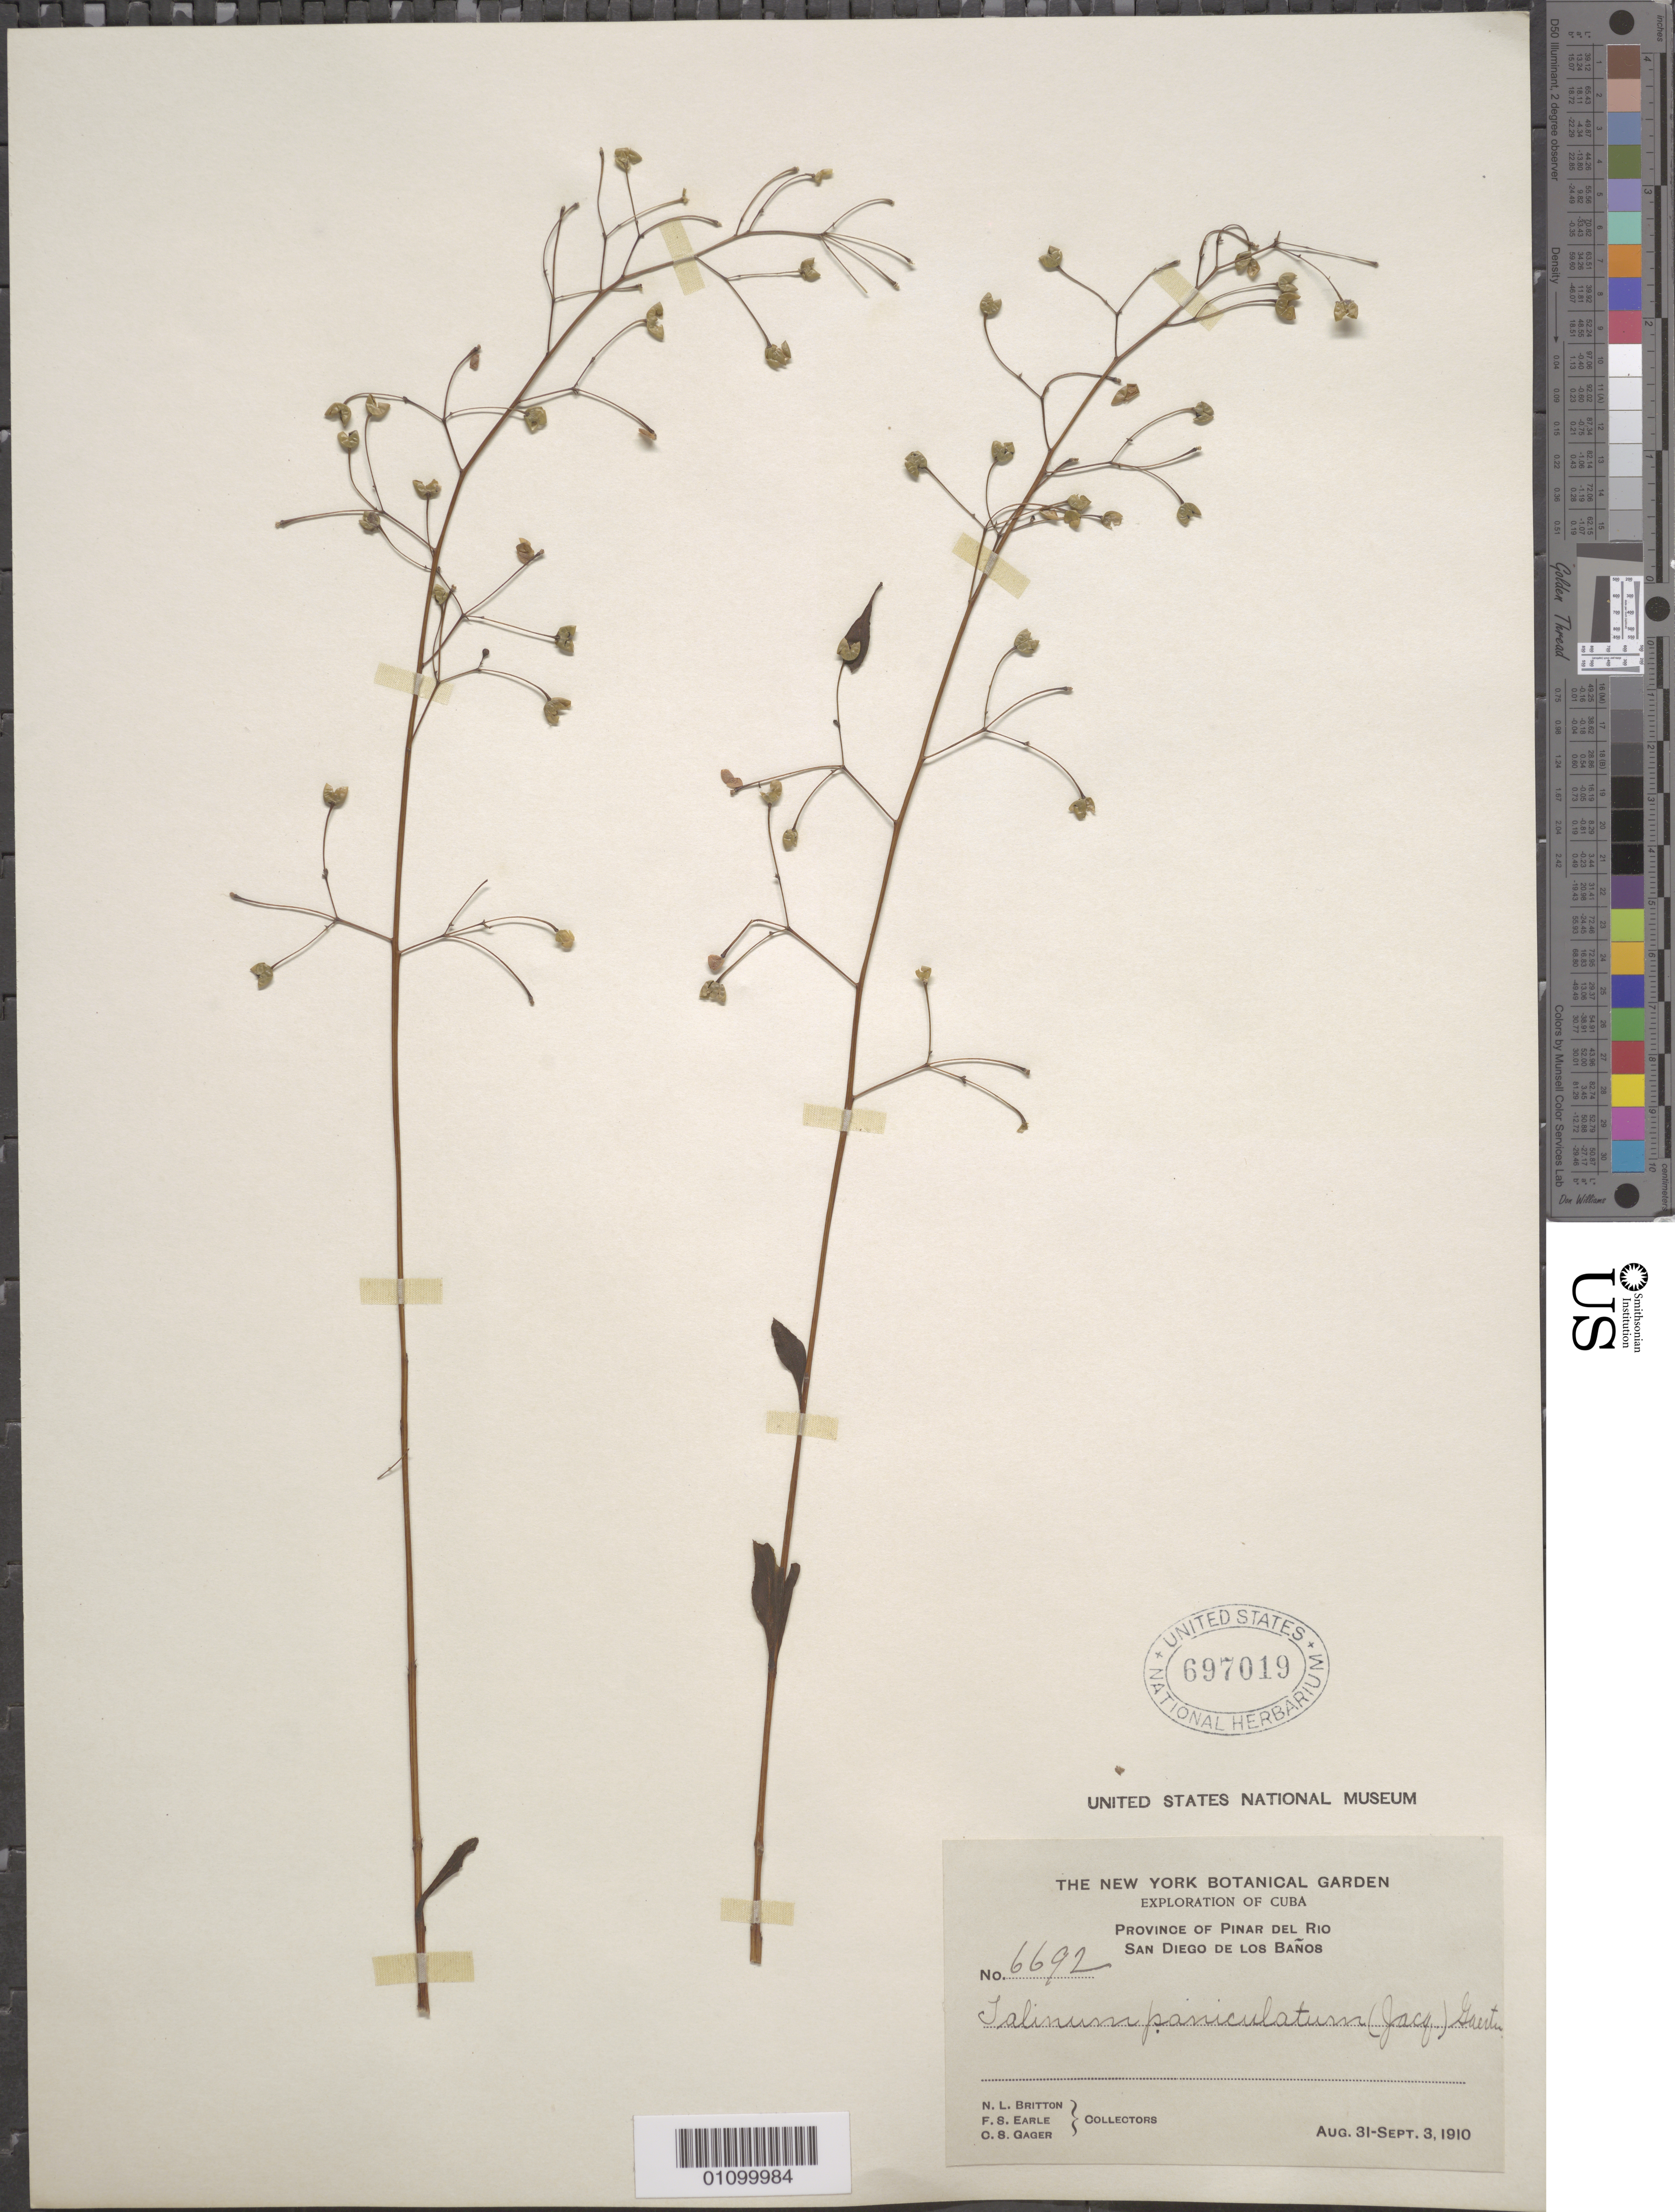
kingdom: Plantae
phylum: Tracheophyta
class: Magnoliopsida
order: Caryophyllales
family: Talinaceae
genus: Talinum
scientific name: Talinum fruticosum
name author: (L.) Juss.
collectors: N. Britton, F. S. Earle & C. Gager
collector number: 6692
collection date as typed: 31 Aug 1910 to 03 Sep 1910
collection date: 1910-08-31/1910-09-03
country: Cuba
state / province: Pinar del Rio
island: Cuba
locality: Pinar del Rio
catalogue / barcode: US 697019